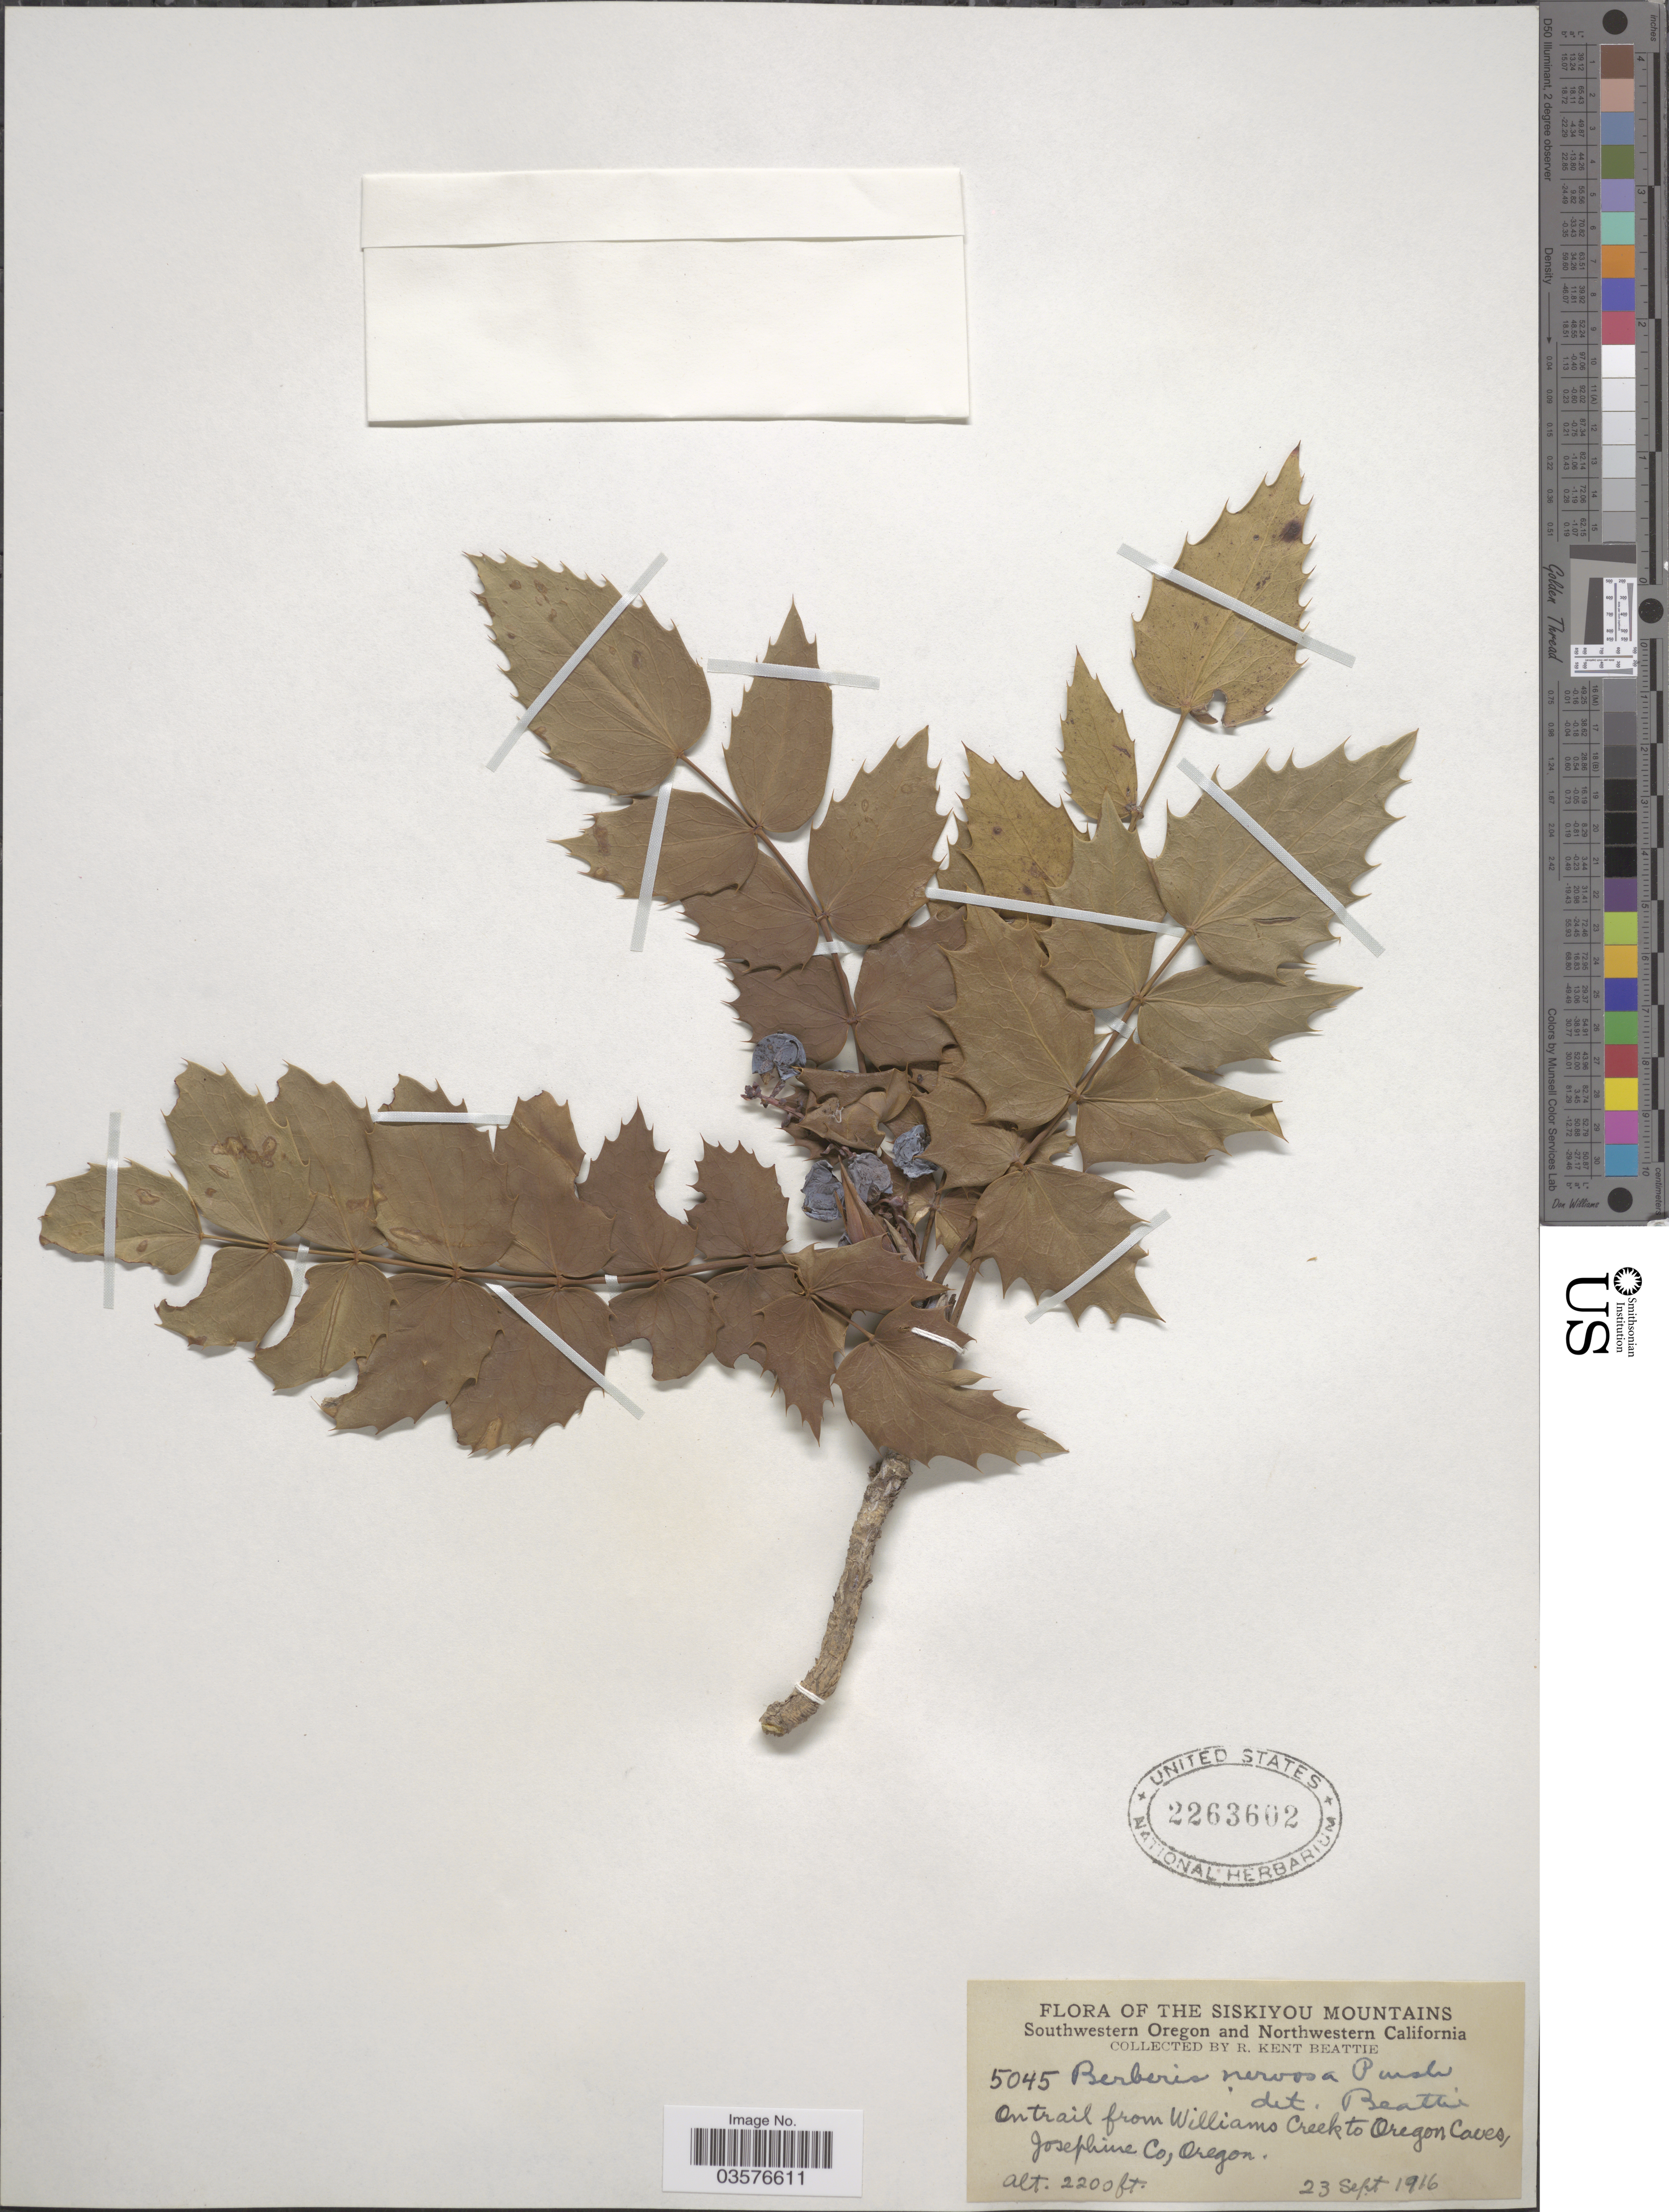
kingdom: Plantae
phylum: Tracheophyta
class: Magnoliopsida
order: Ranunculales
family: Berberidaceae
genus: Mahonia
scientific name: Mahonia nervosa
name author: (Pursh) Nutt.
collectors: R. K. Beattie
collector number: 5045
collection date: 1916-09-23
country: United States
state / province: Oregon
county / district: Josephine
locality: The Siskiyou Mountains. Southwestern Oregon. On trail from Williams Creek to Oregon Caves, Josephine Co.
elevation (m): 671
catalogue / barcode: US 2263602